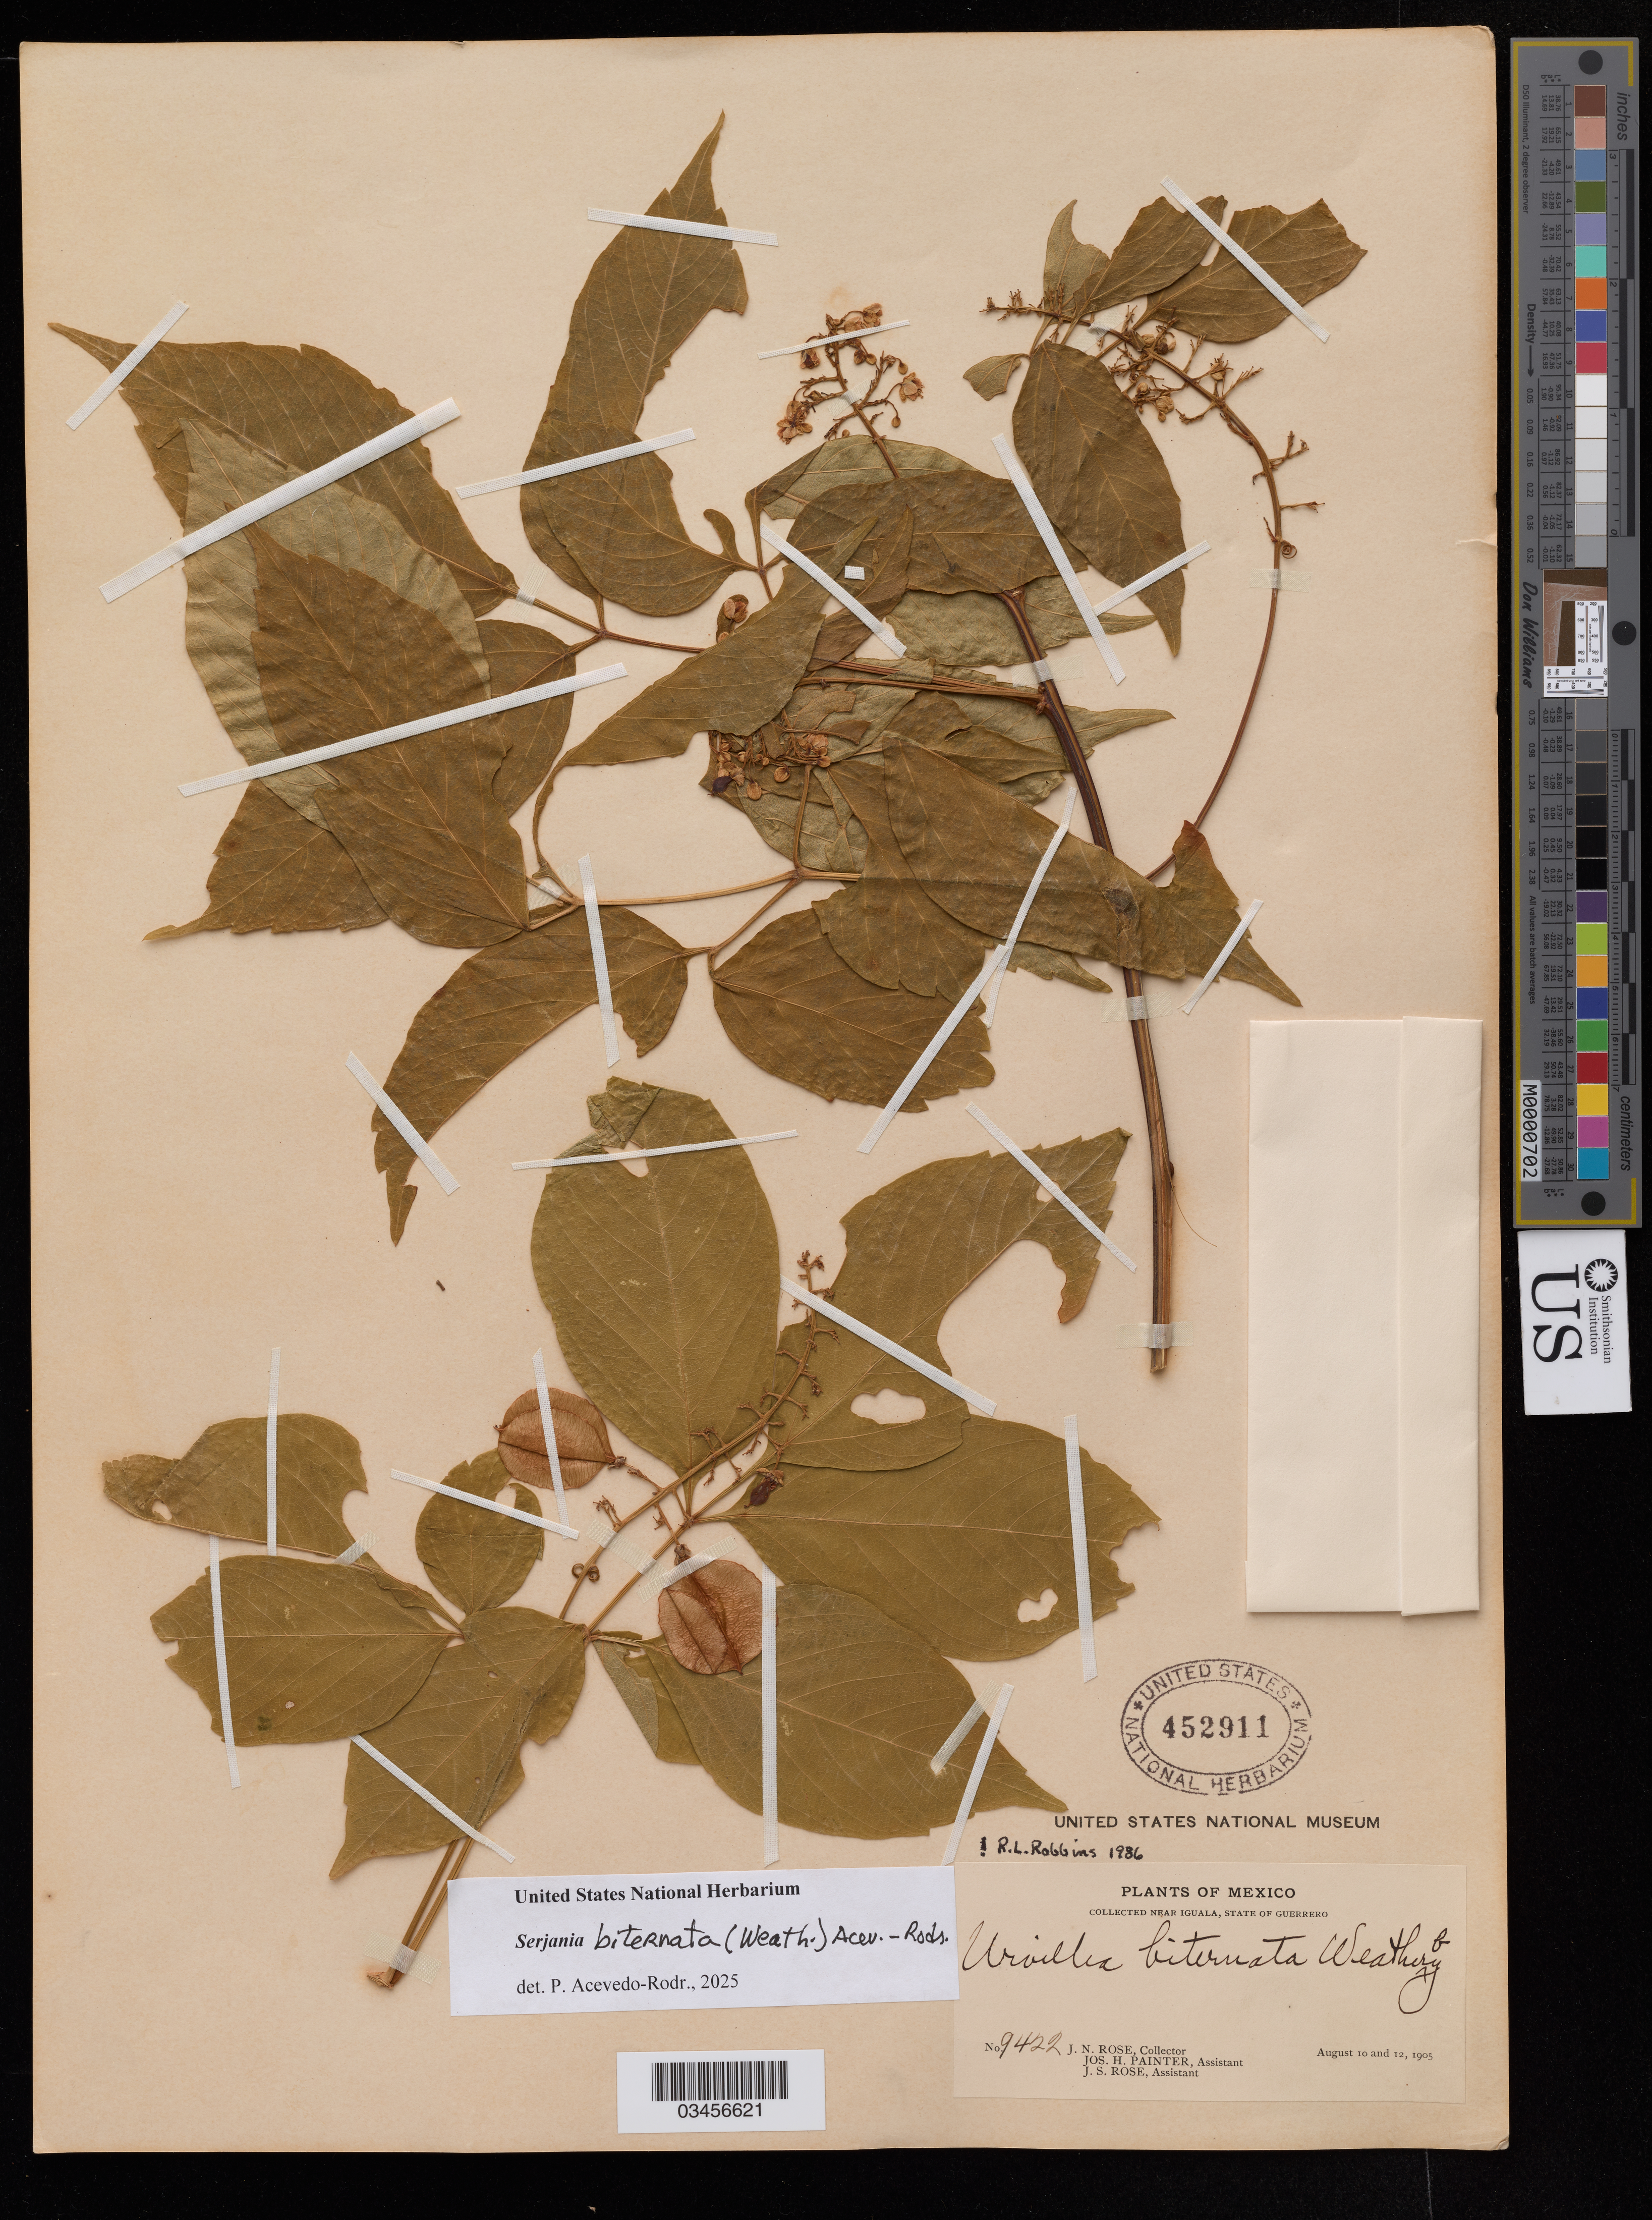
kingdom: Plantae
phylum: Tracheophyta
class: Magnoliopsida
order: Sapindales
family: Sapindaceae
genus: Serjania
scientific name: Serjania biternata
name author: (Weath.) Acev.-Rodr.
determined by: Acevedo-Rodriguez, P., (US), Smithsonian Institution - National Museum of Natural History (UNITED STATES)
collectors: J. N. Rose, J. H. Painter & J. S. Rose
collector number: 9422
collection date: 1905-08-10/1905-08-12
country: Mexico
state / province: Guerrero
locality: Iguala, near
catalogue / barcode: US 452911